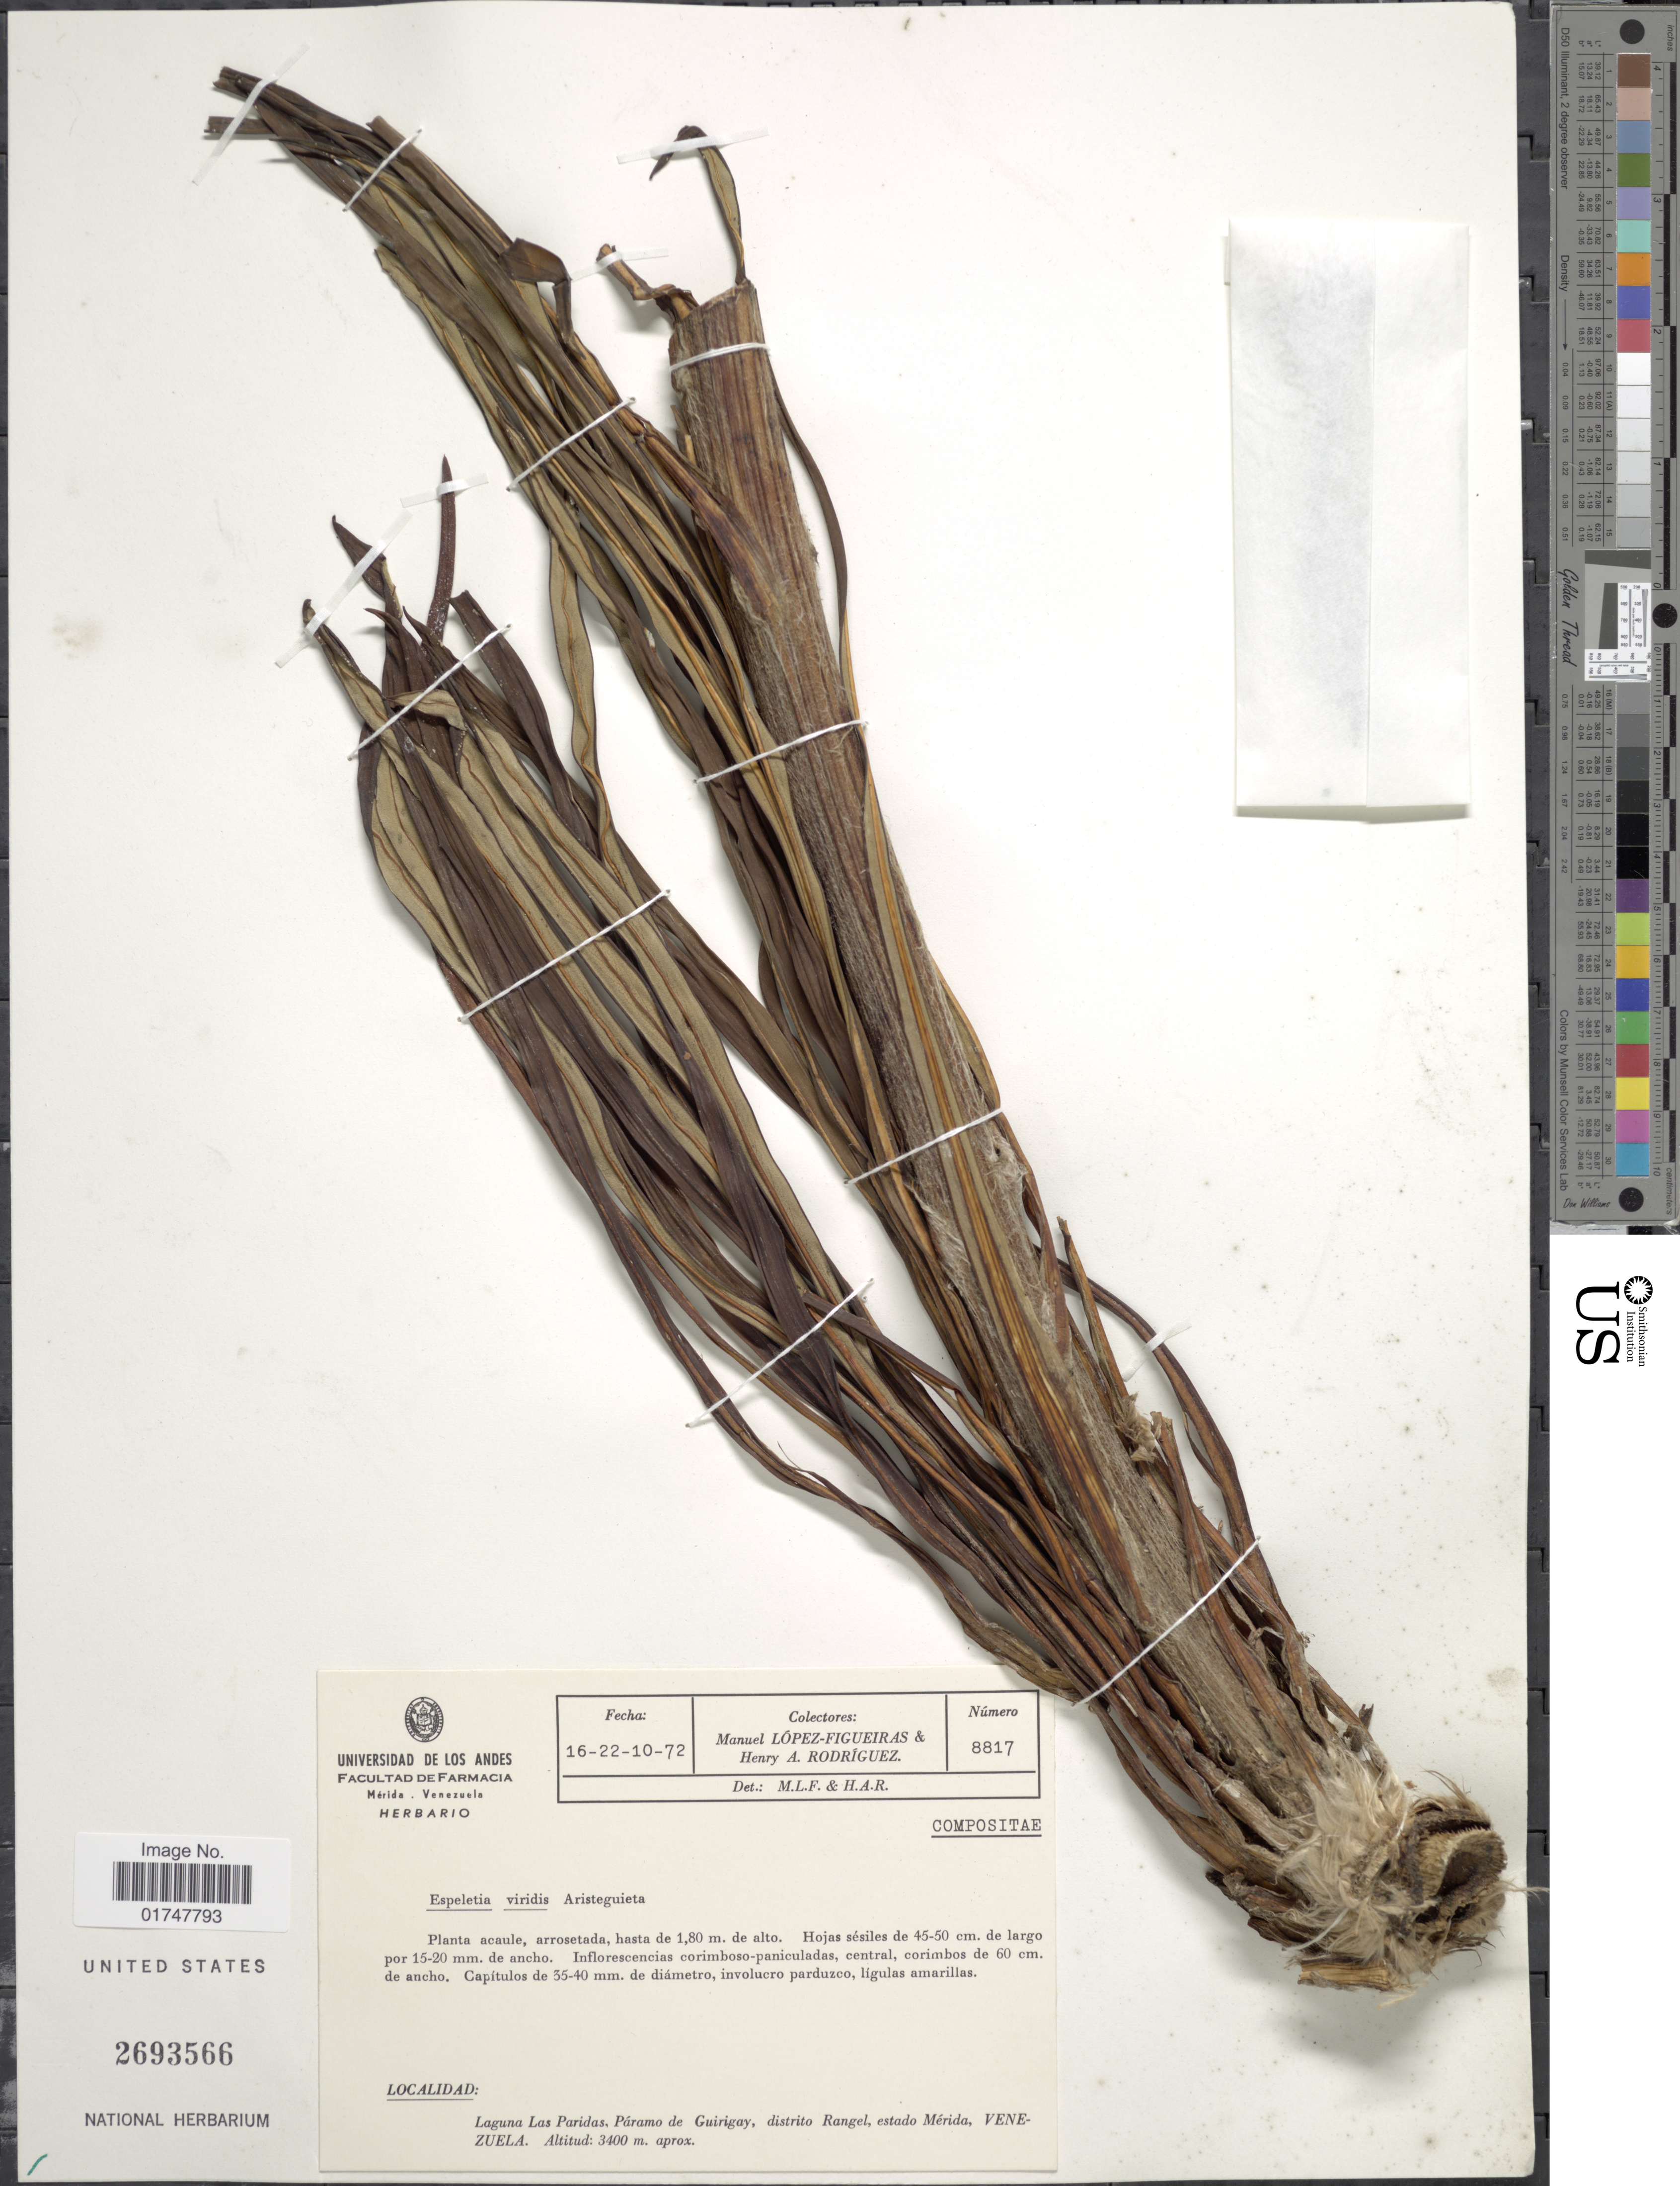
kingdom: Plantae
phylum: Tracheophyta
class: Magnoliopsida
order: Asterales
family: Asteraceae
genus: Ruilopezia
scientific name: Ruilopezia viridis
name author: (Aristeg.) Cuatrec.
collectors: M. López Figueiras & H. A. Rodriguez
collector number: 8817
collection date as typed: Transcribed d/m/y: 16/10/72 to 22/10/72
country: Venezuela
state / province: Mérida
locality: Laguna Las Paridas, Páramo de Guirigay, distrito Rangel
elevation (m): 3400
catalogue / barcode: US 2693566